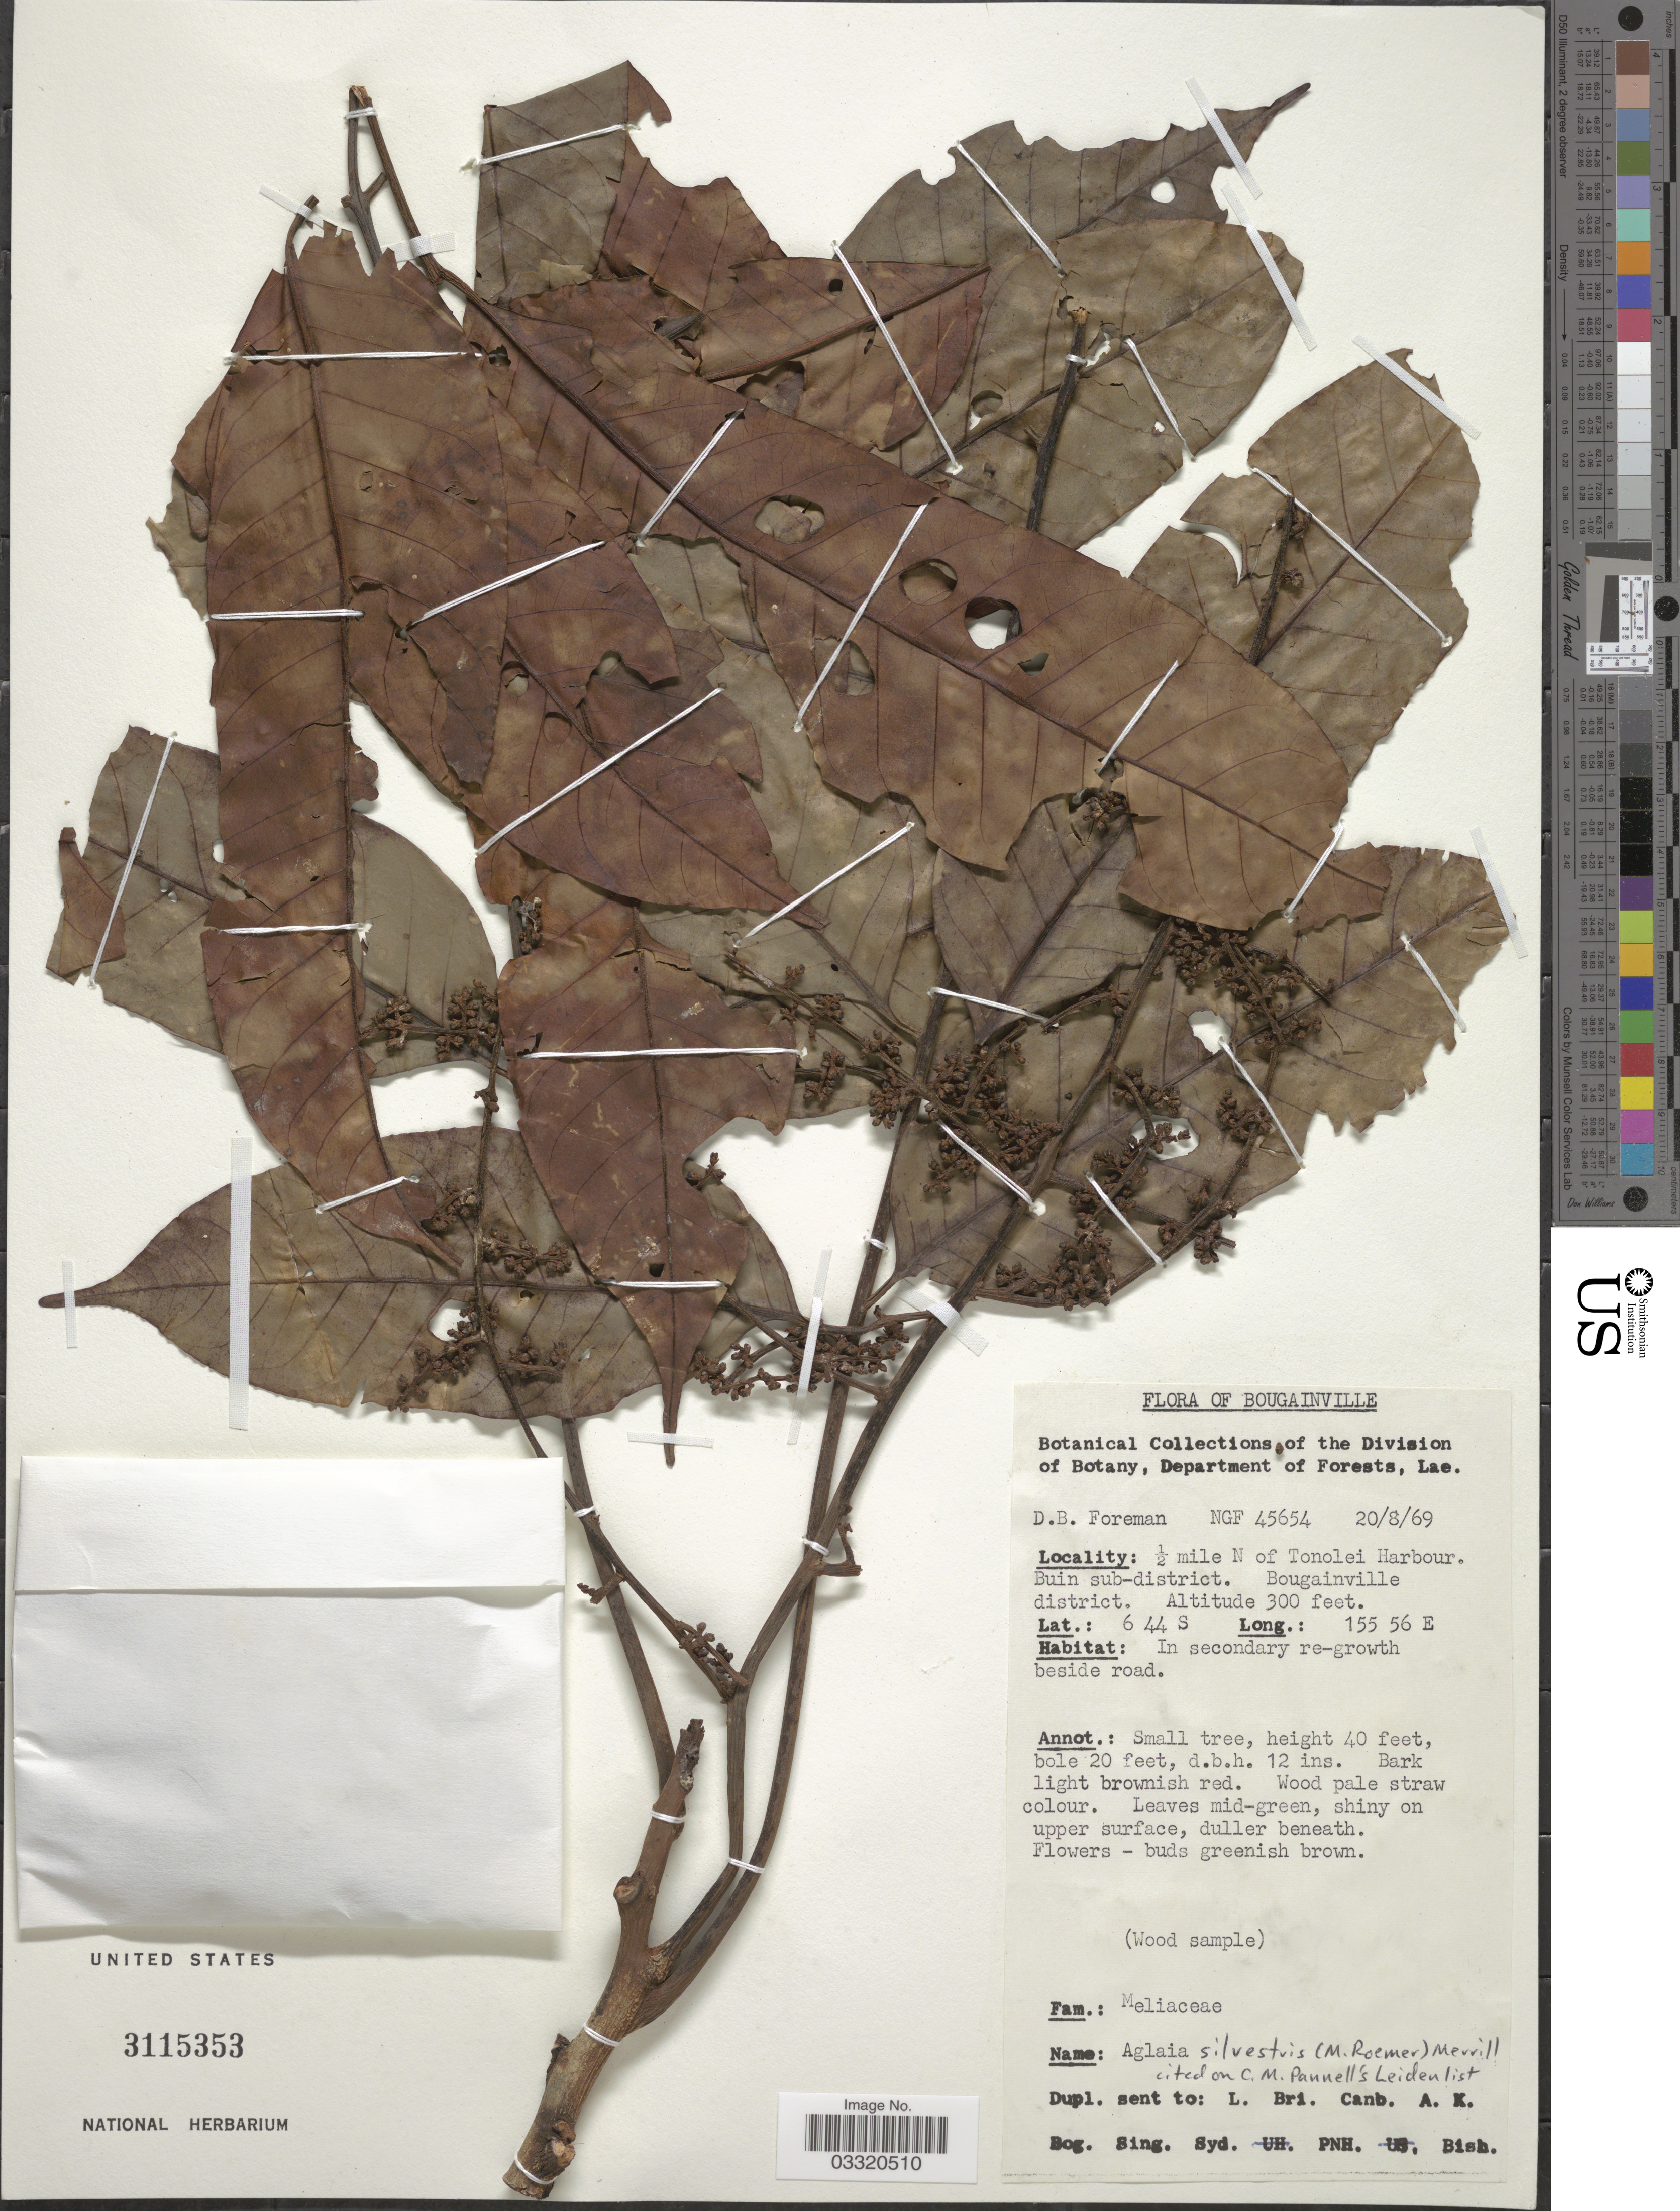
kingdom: Plantae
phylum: Tracheophyta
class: Magnoliopsida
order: Sapindales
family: Meliaceae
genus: Aglaia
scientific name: Aglaia silvestris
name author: (M. Roem.) Merr.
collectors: D. Foreman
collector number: NGF45654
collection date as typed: Transcribed d/m/y: 20/8/69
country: Papua New Guinea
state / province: Bougainville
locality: Bougainville. ½ mile N of Tonolei Harbour. Buin sub-district. Bougainville district.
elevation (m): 91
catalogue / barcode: US 3115353